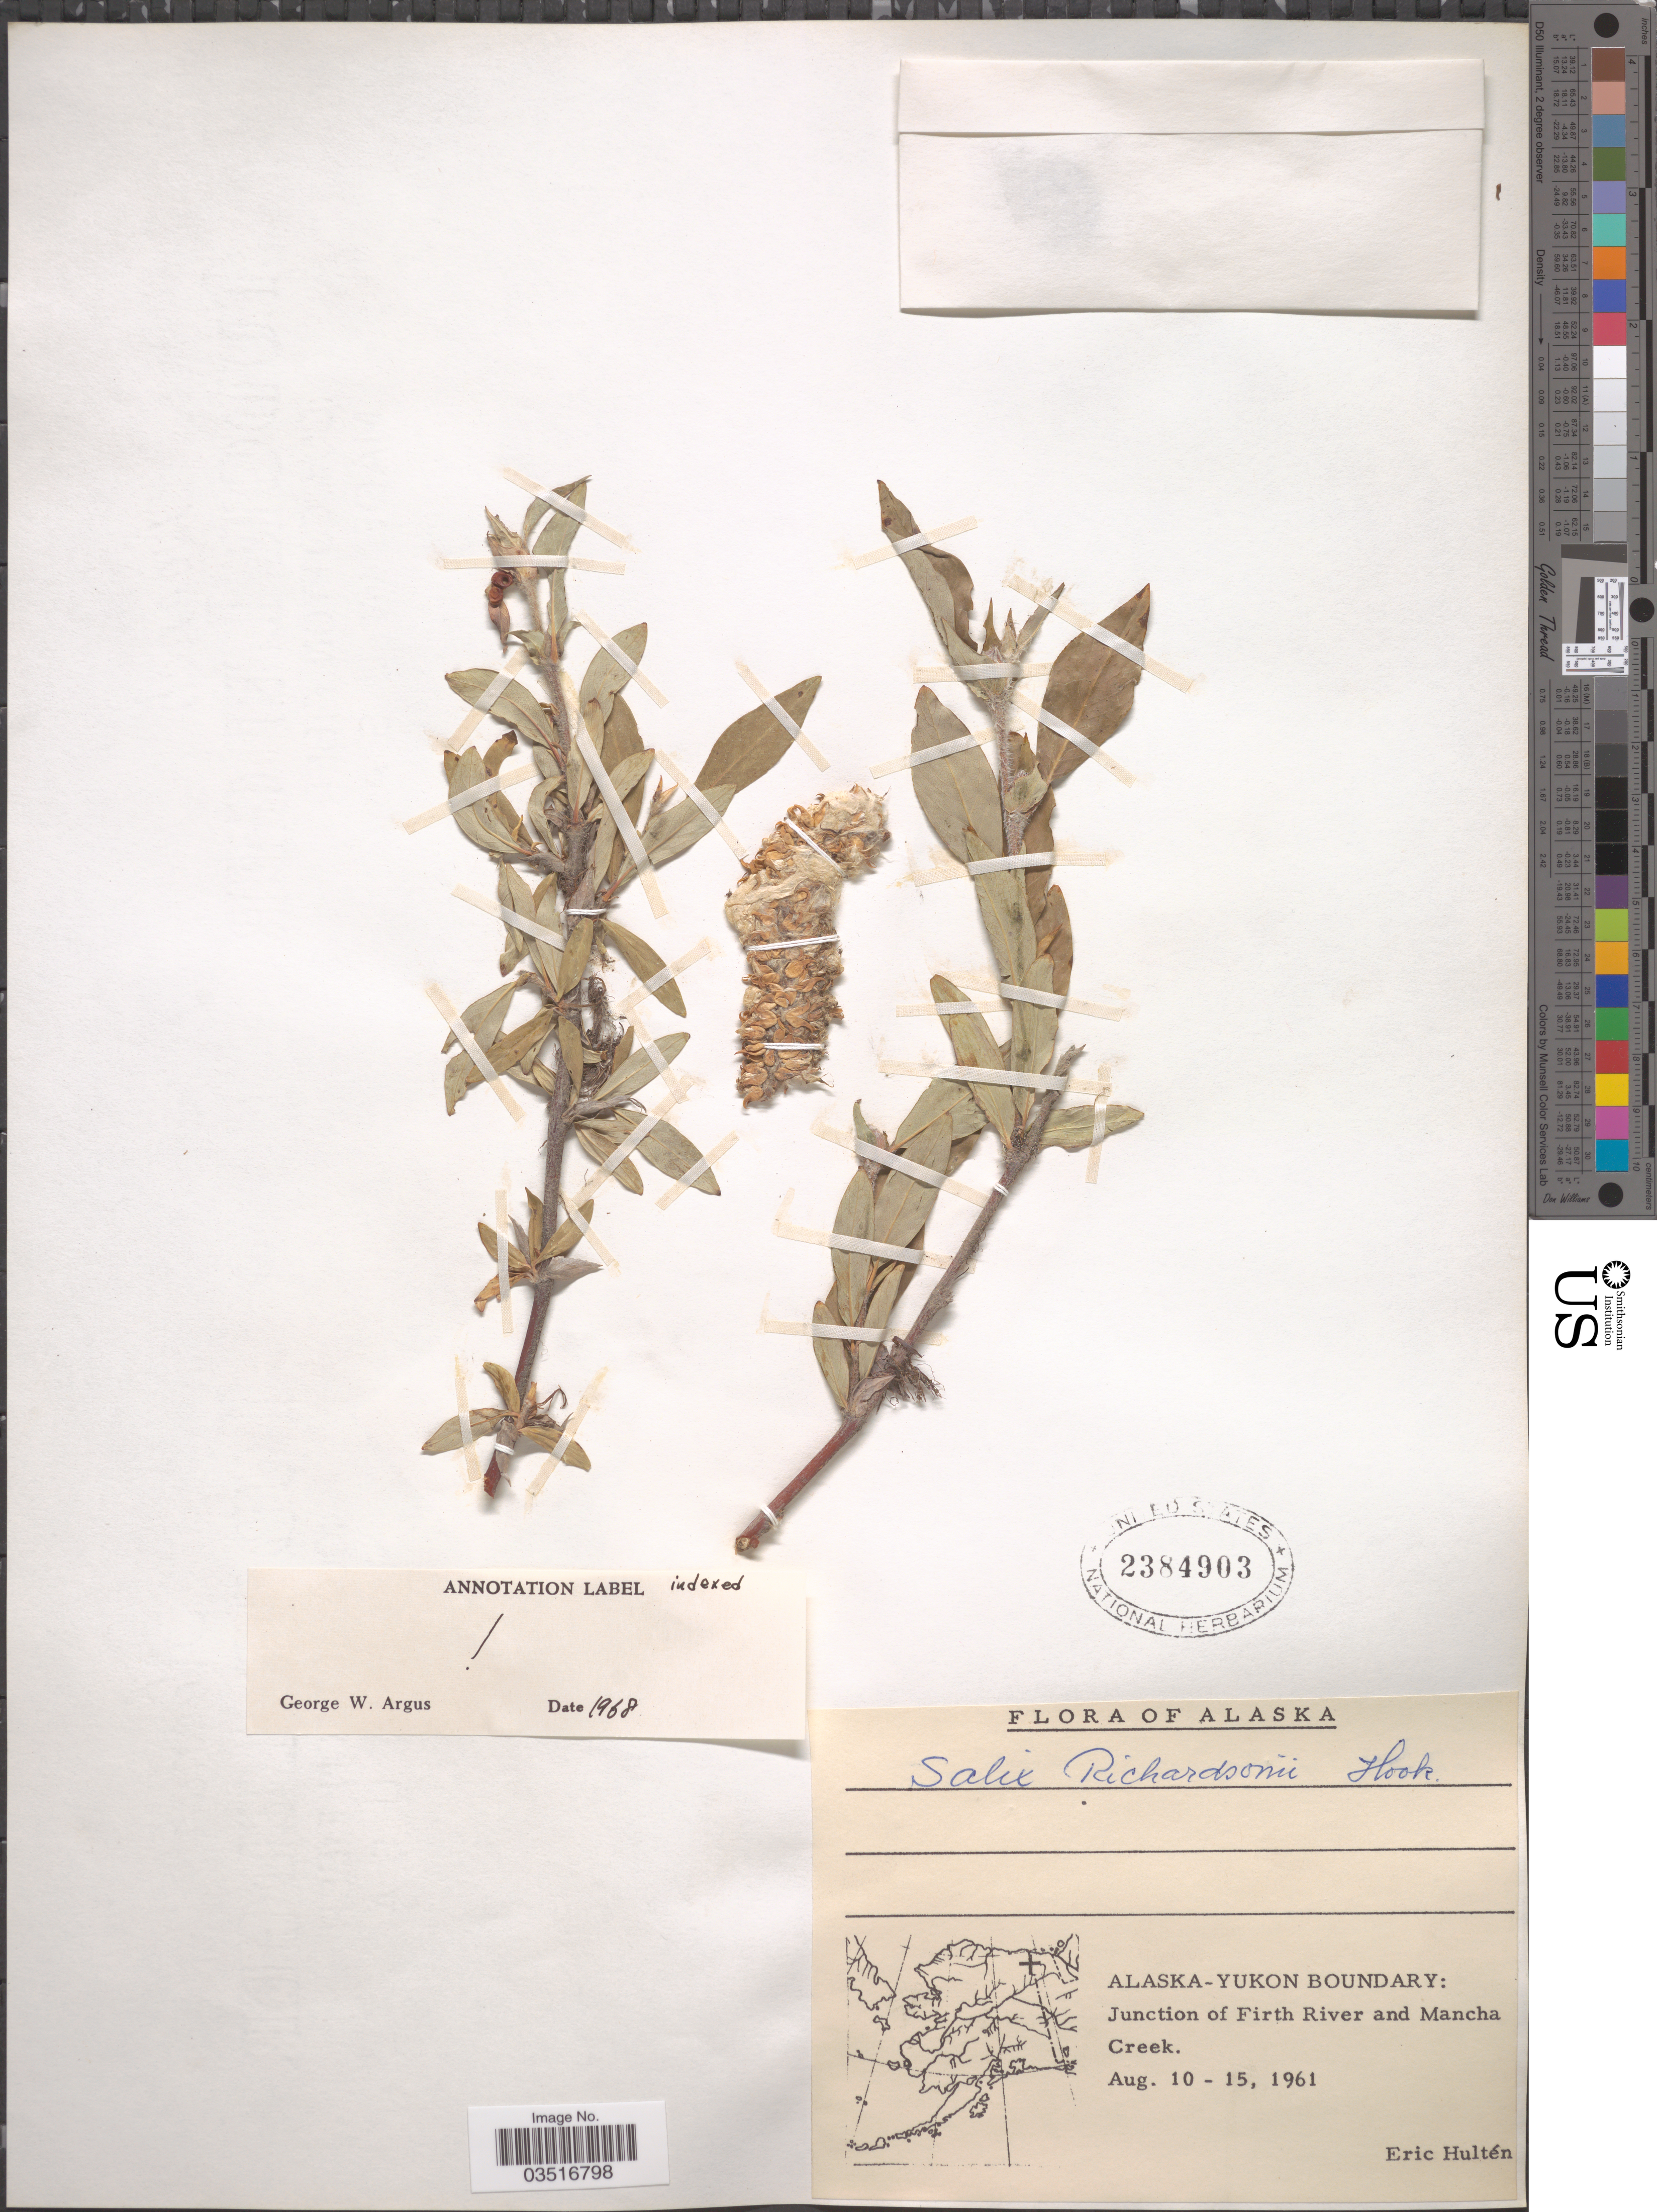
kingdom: Plantae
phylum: Tracheophyta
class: Magnoliopsida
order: Malpighiales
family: Salicaceae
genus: Salix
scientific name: Salix richardsonii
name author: Hook.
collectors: E. G. Hultén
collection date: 1961-08-10/1961-08-15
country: United States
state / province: Alaska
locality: Alaska - Yukon Boundary. Junction of Firth River and Mancha Creek.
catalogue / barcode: US 2384903